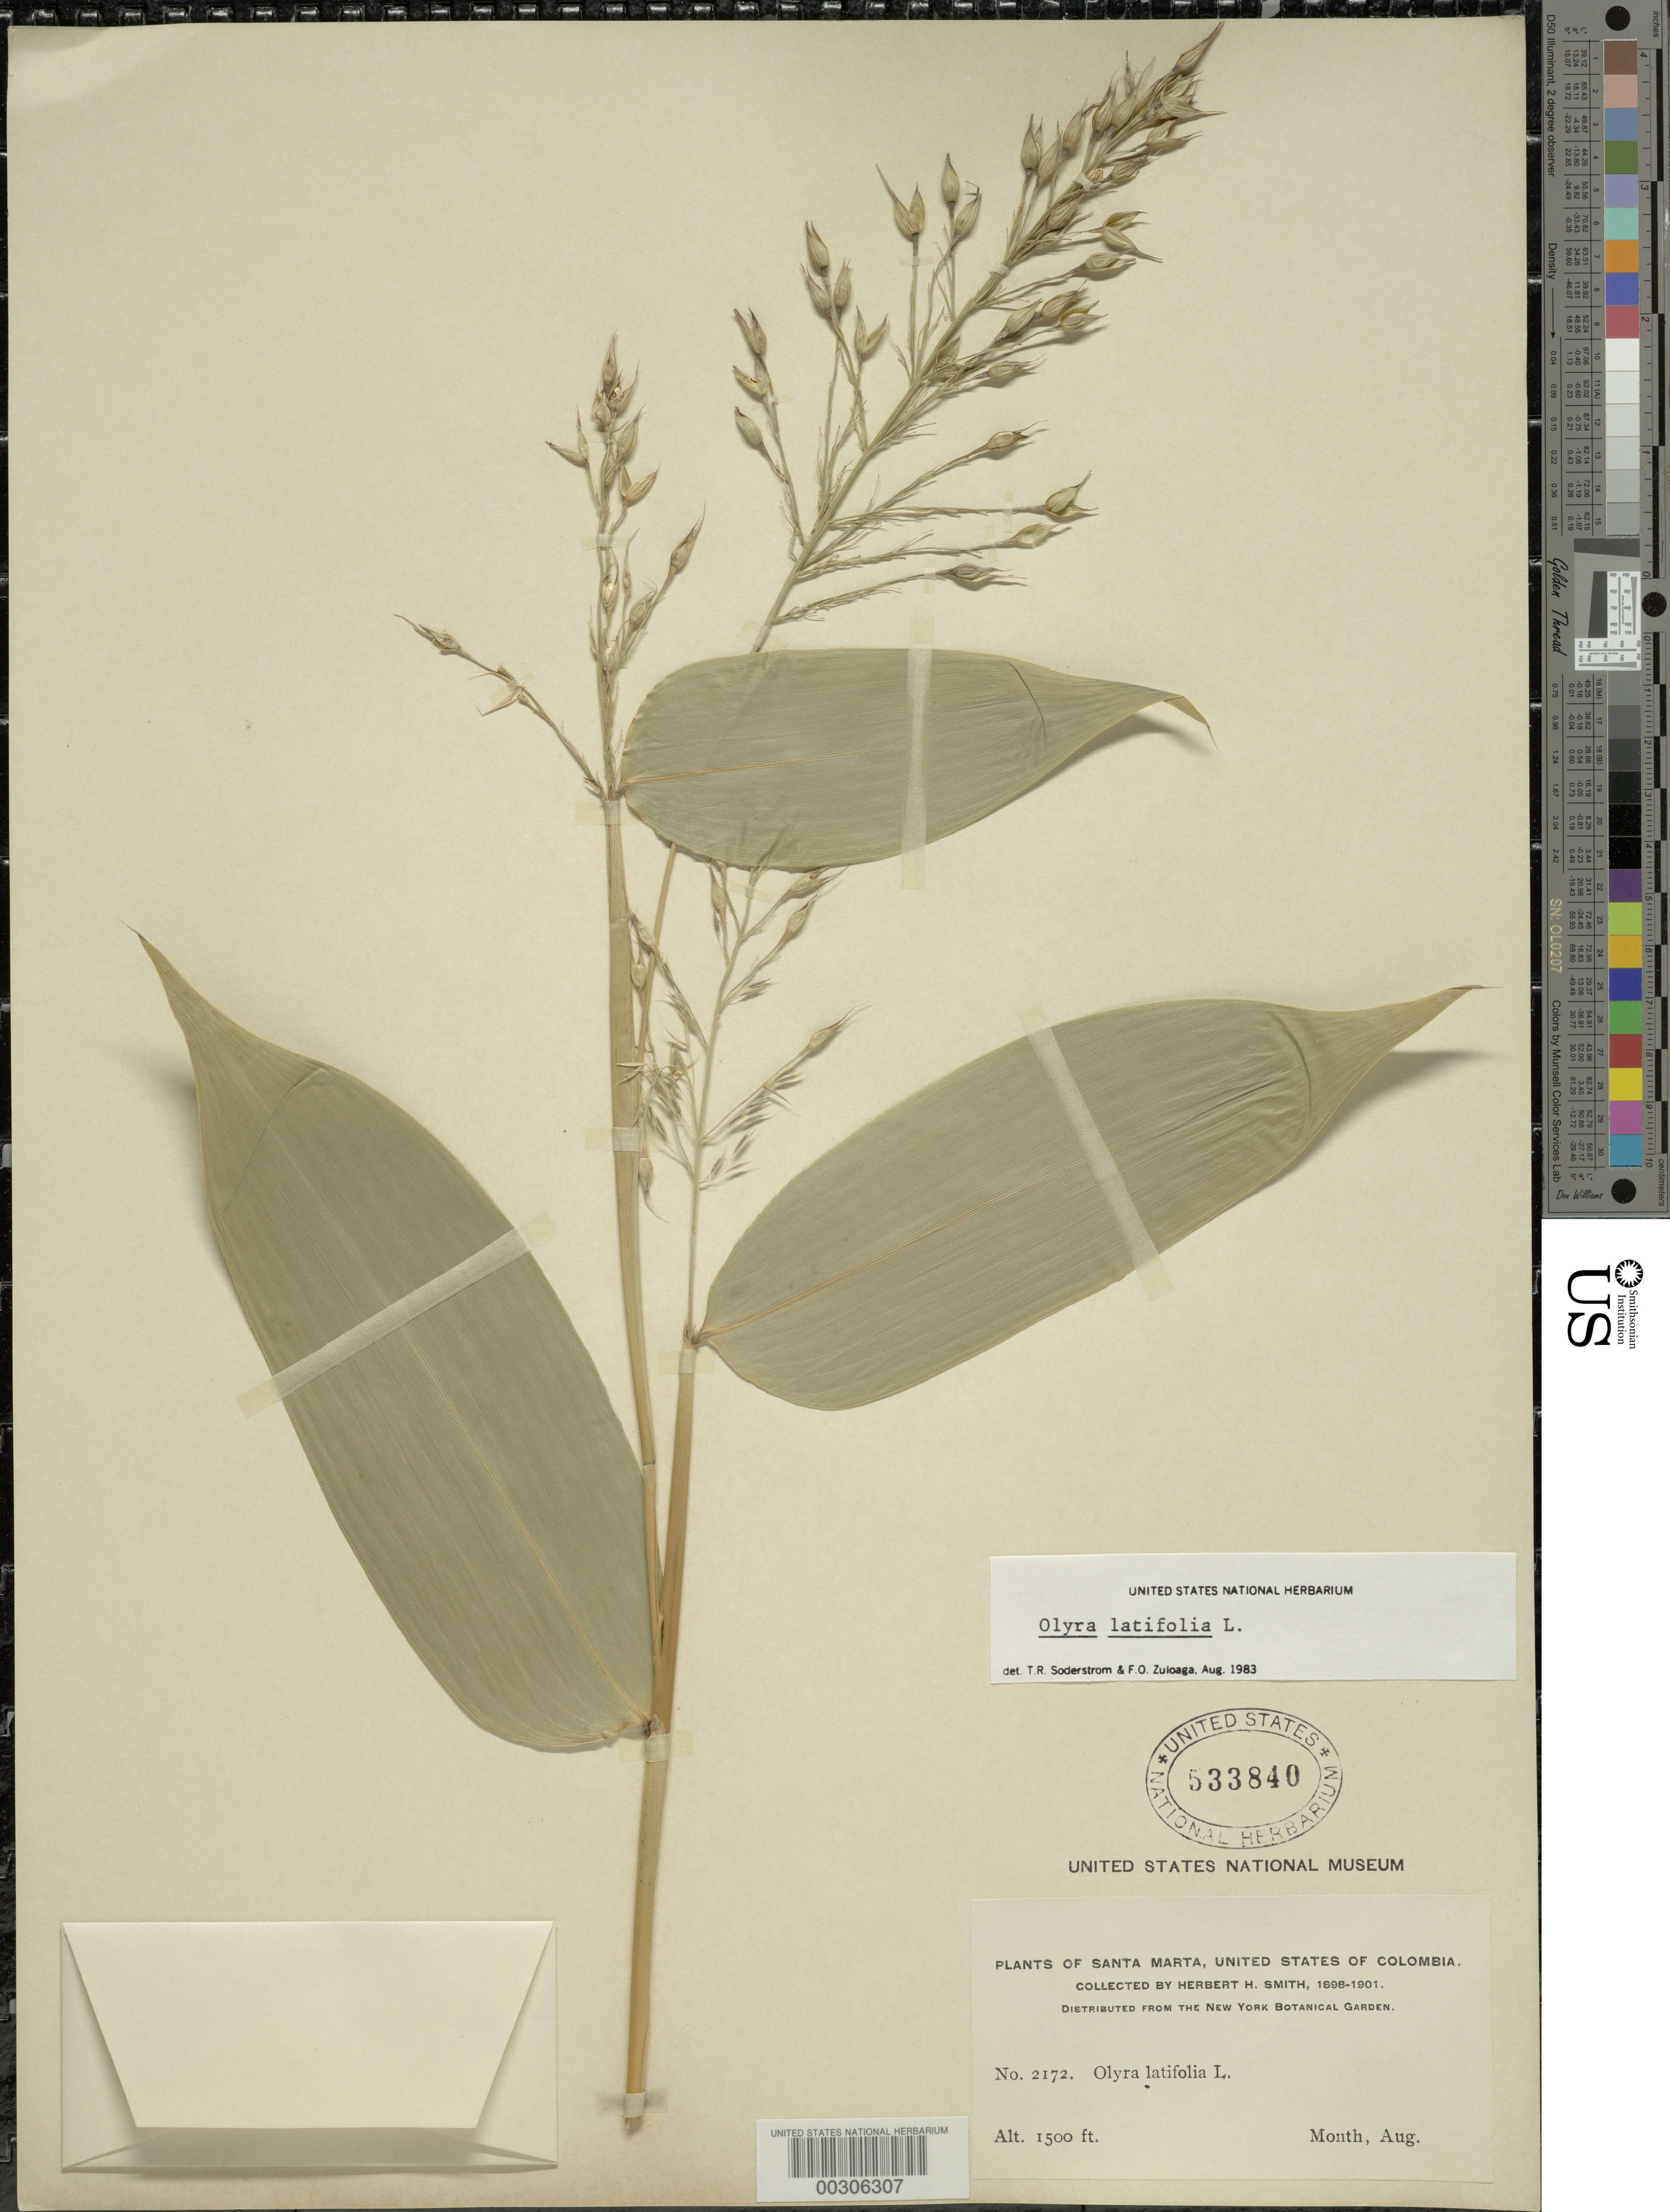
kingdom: Plantae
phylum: Tracheophyta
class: Liliopsida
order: Poales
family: Poaceae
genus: Olyra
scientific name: Olyra latifolia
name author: L.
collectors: Herbert H. Smith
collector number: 2172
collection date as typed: Aug 1898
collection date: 1898-08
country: Colombia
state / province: Magdalena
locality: Santa Marta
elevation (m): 458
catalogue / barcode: US 533840